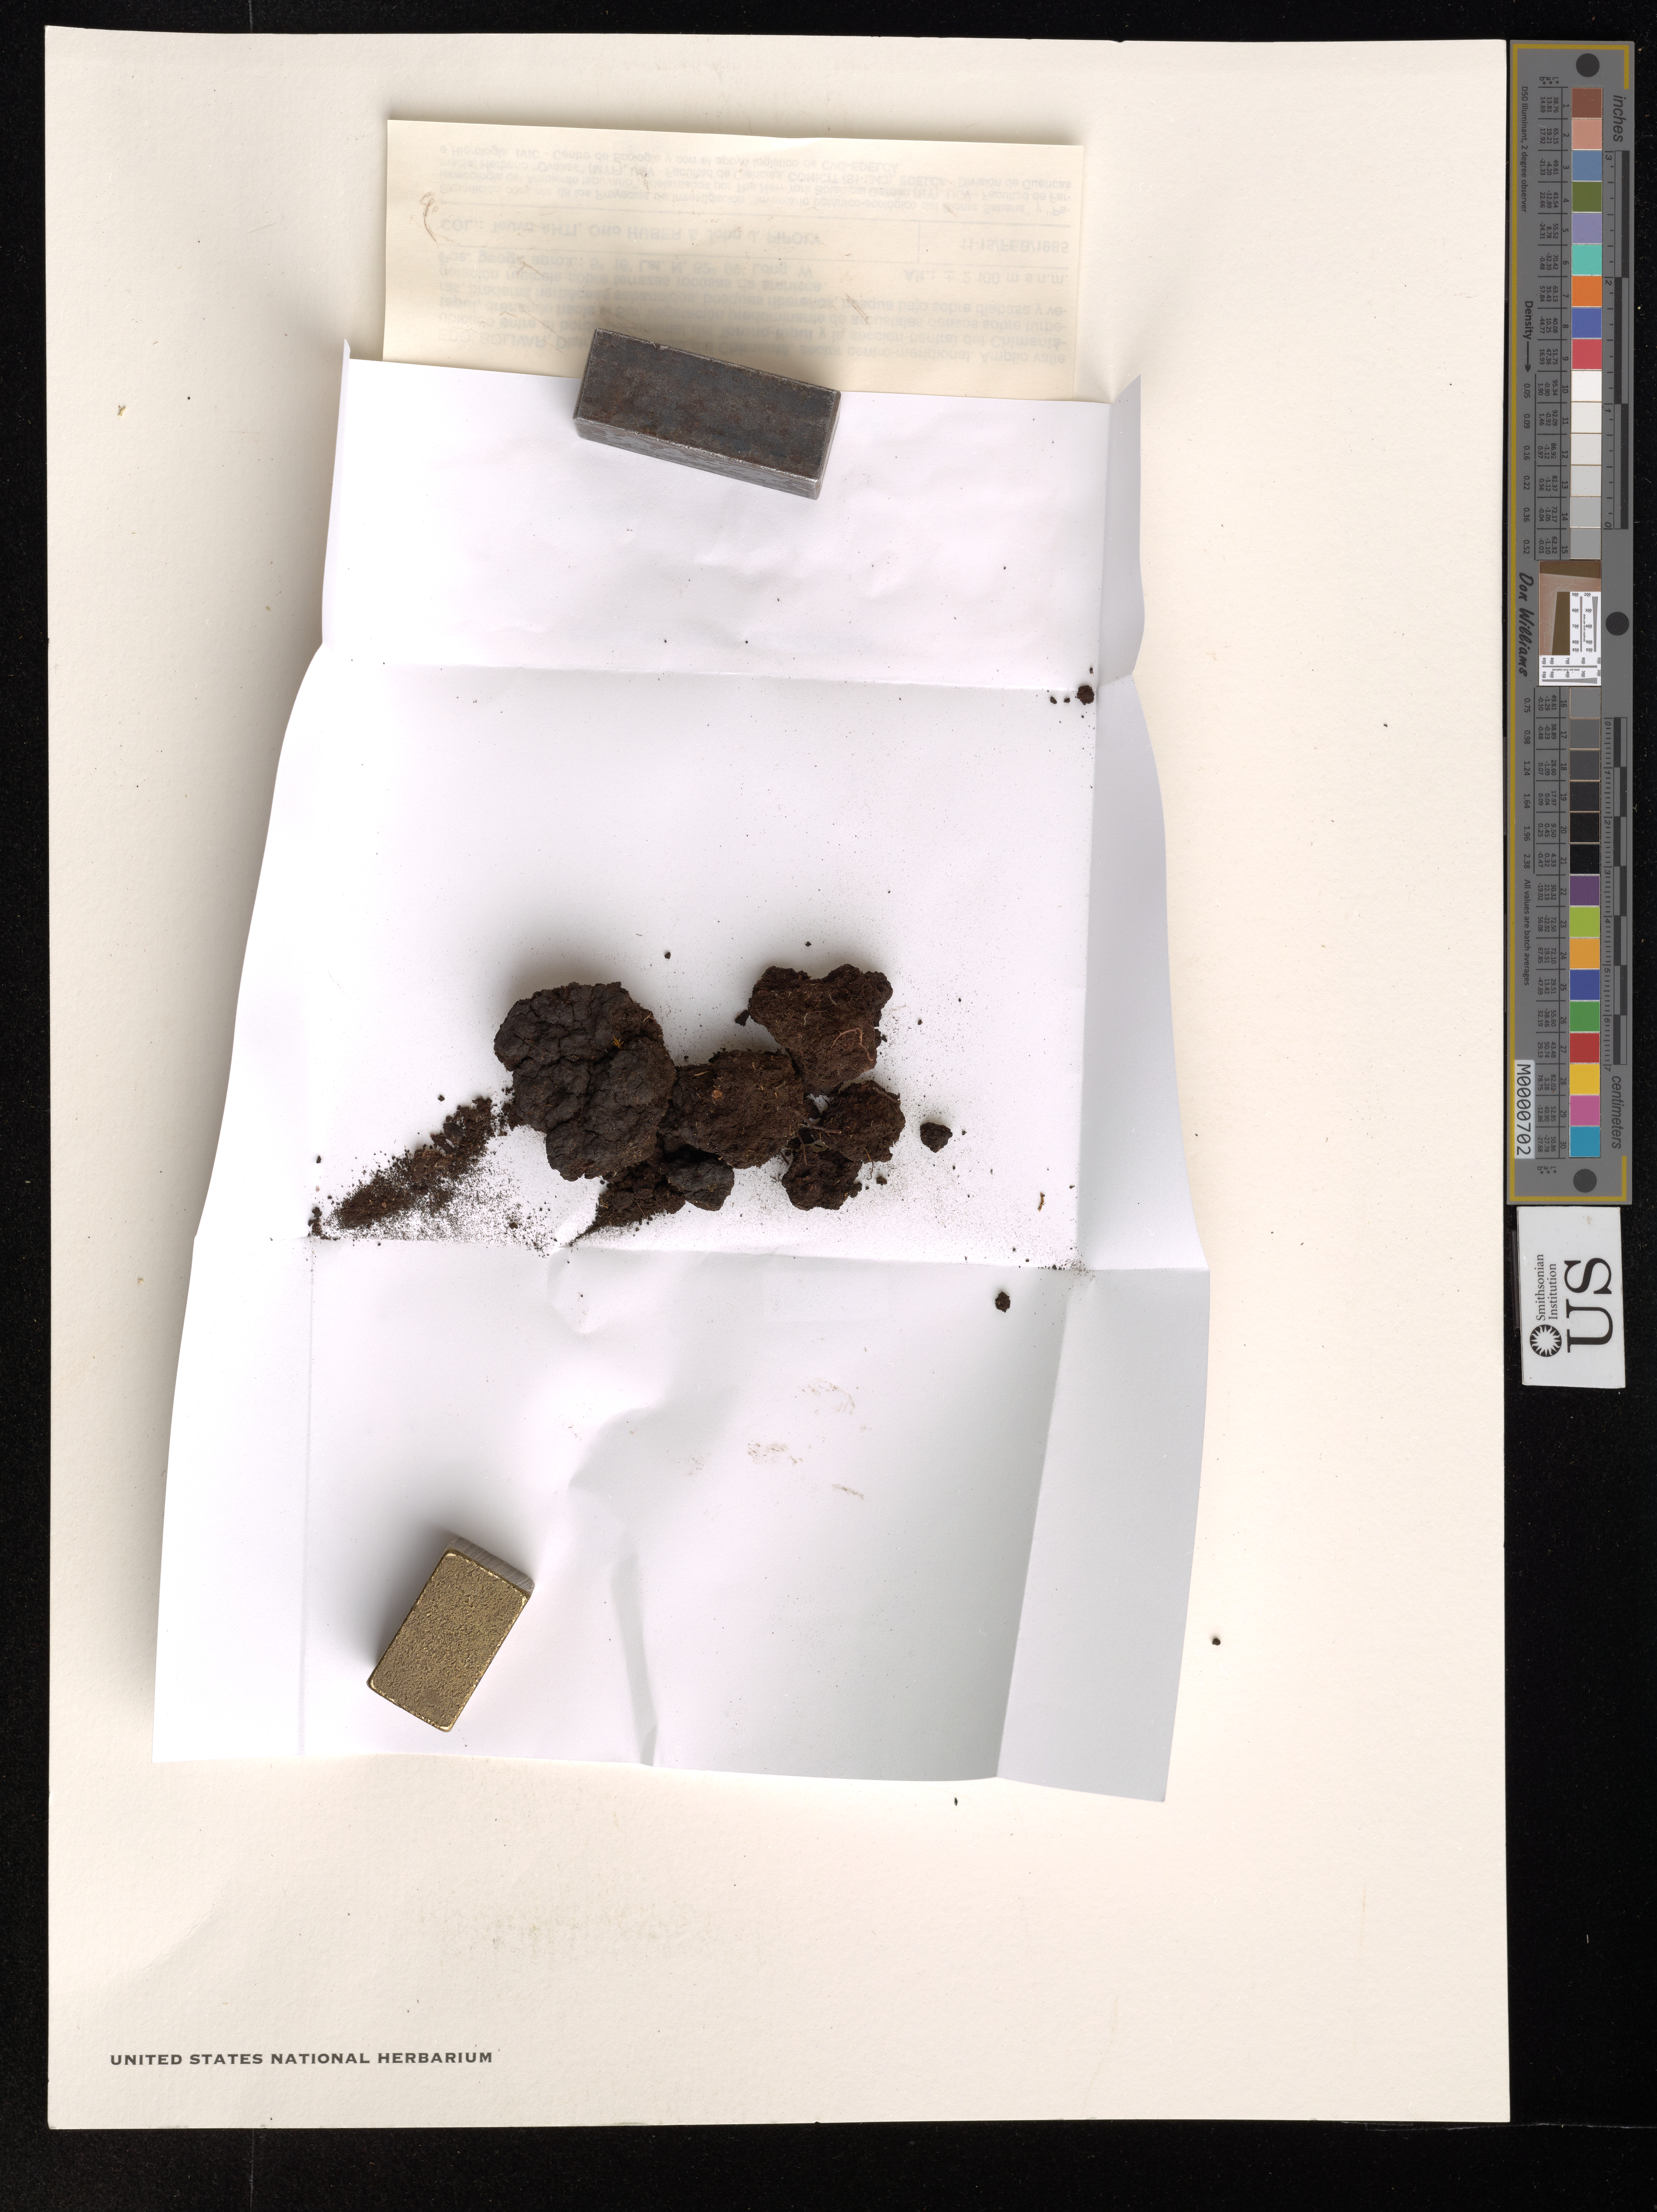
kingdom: Fungi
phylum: Ascomycota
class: Lecanoromycetes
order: Baeomycetales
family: Trapeliaceae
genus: Placynthiella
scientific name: Placynthiella sp.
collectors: T. T. Ahti, O. Huber & J. J. Pipoly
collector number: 45256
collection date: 1985-02-11/1985-02-15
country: Venezuela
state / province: Bolivar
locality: Distr. Piar: Macizo del Chimantá, sector centro-meridional. Amplio valle ubicado entre el borde nor-oriental del Torono-tepui y la sección central del Chimantá-tepui, drenando hacia el Sur.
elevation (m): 2.1